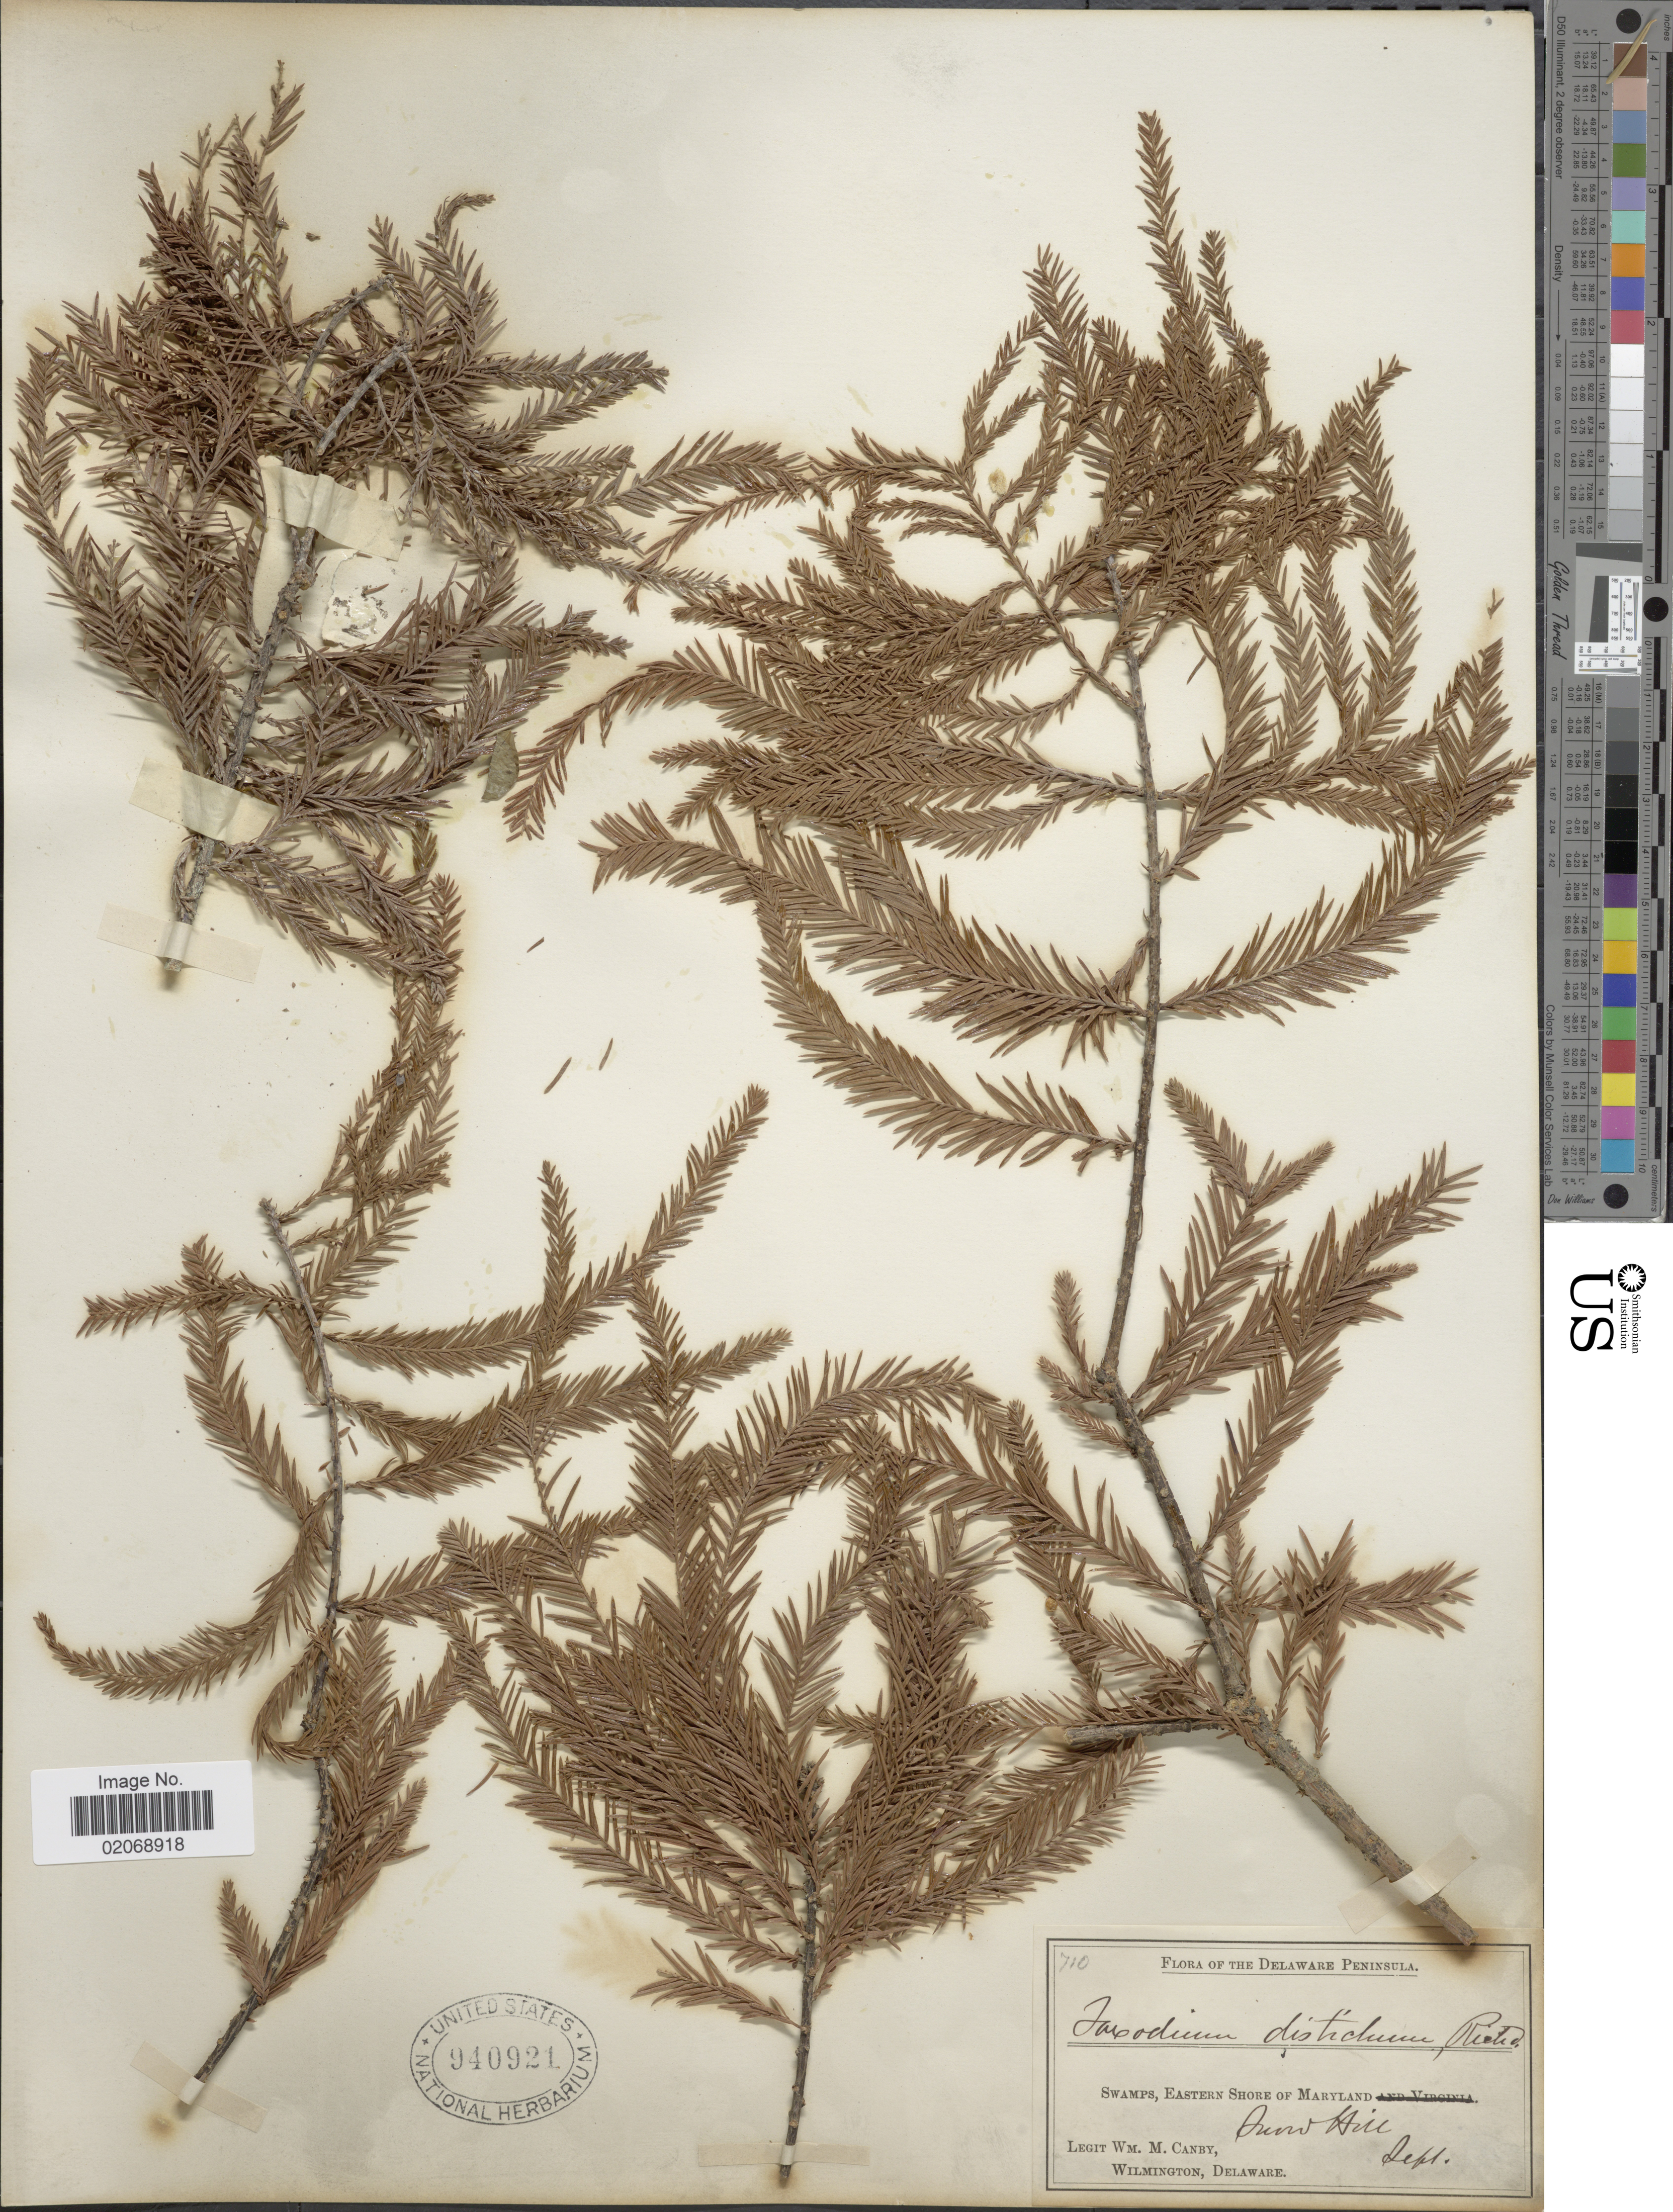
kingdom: Plantae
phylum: Tracheophyta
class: Pinopsida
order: Pinales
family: Cupressaceae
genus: Taxodium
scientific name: Taxodium distichum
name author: (L.) Rich.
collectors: W. M. Canby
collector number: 710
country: United States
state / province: Maryland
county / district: Worcester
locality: Eastern shore of Maryland, Snow Hill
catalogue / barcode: US 940921